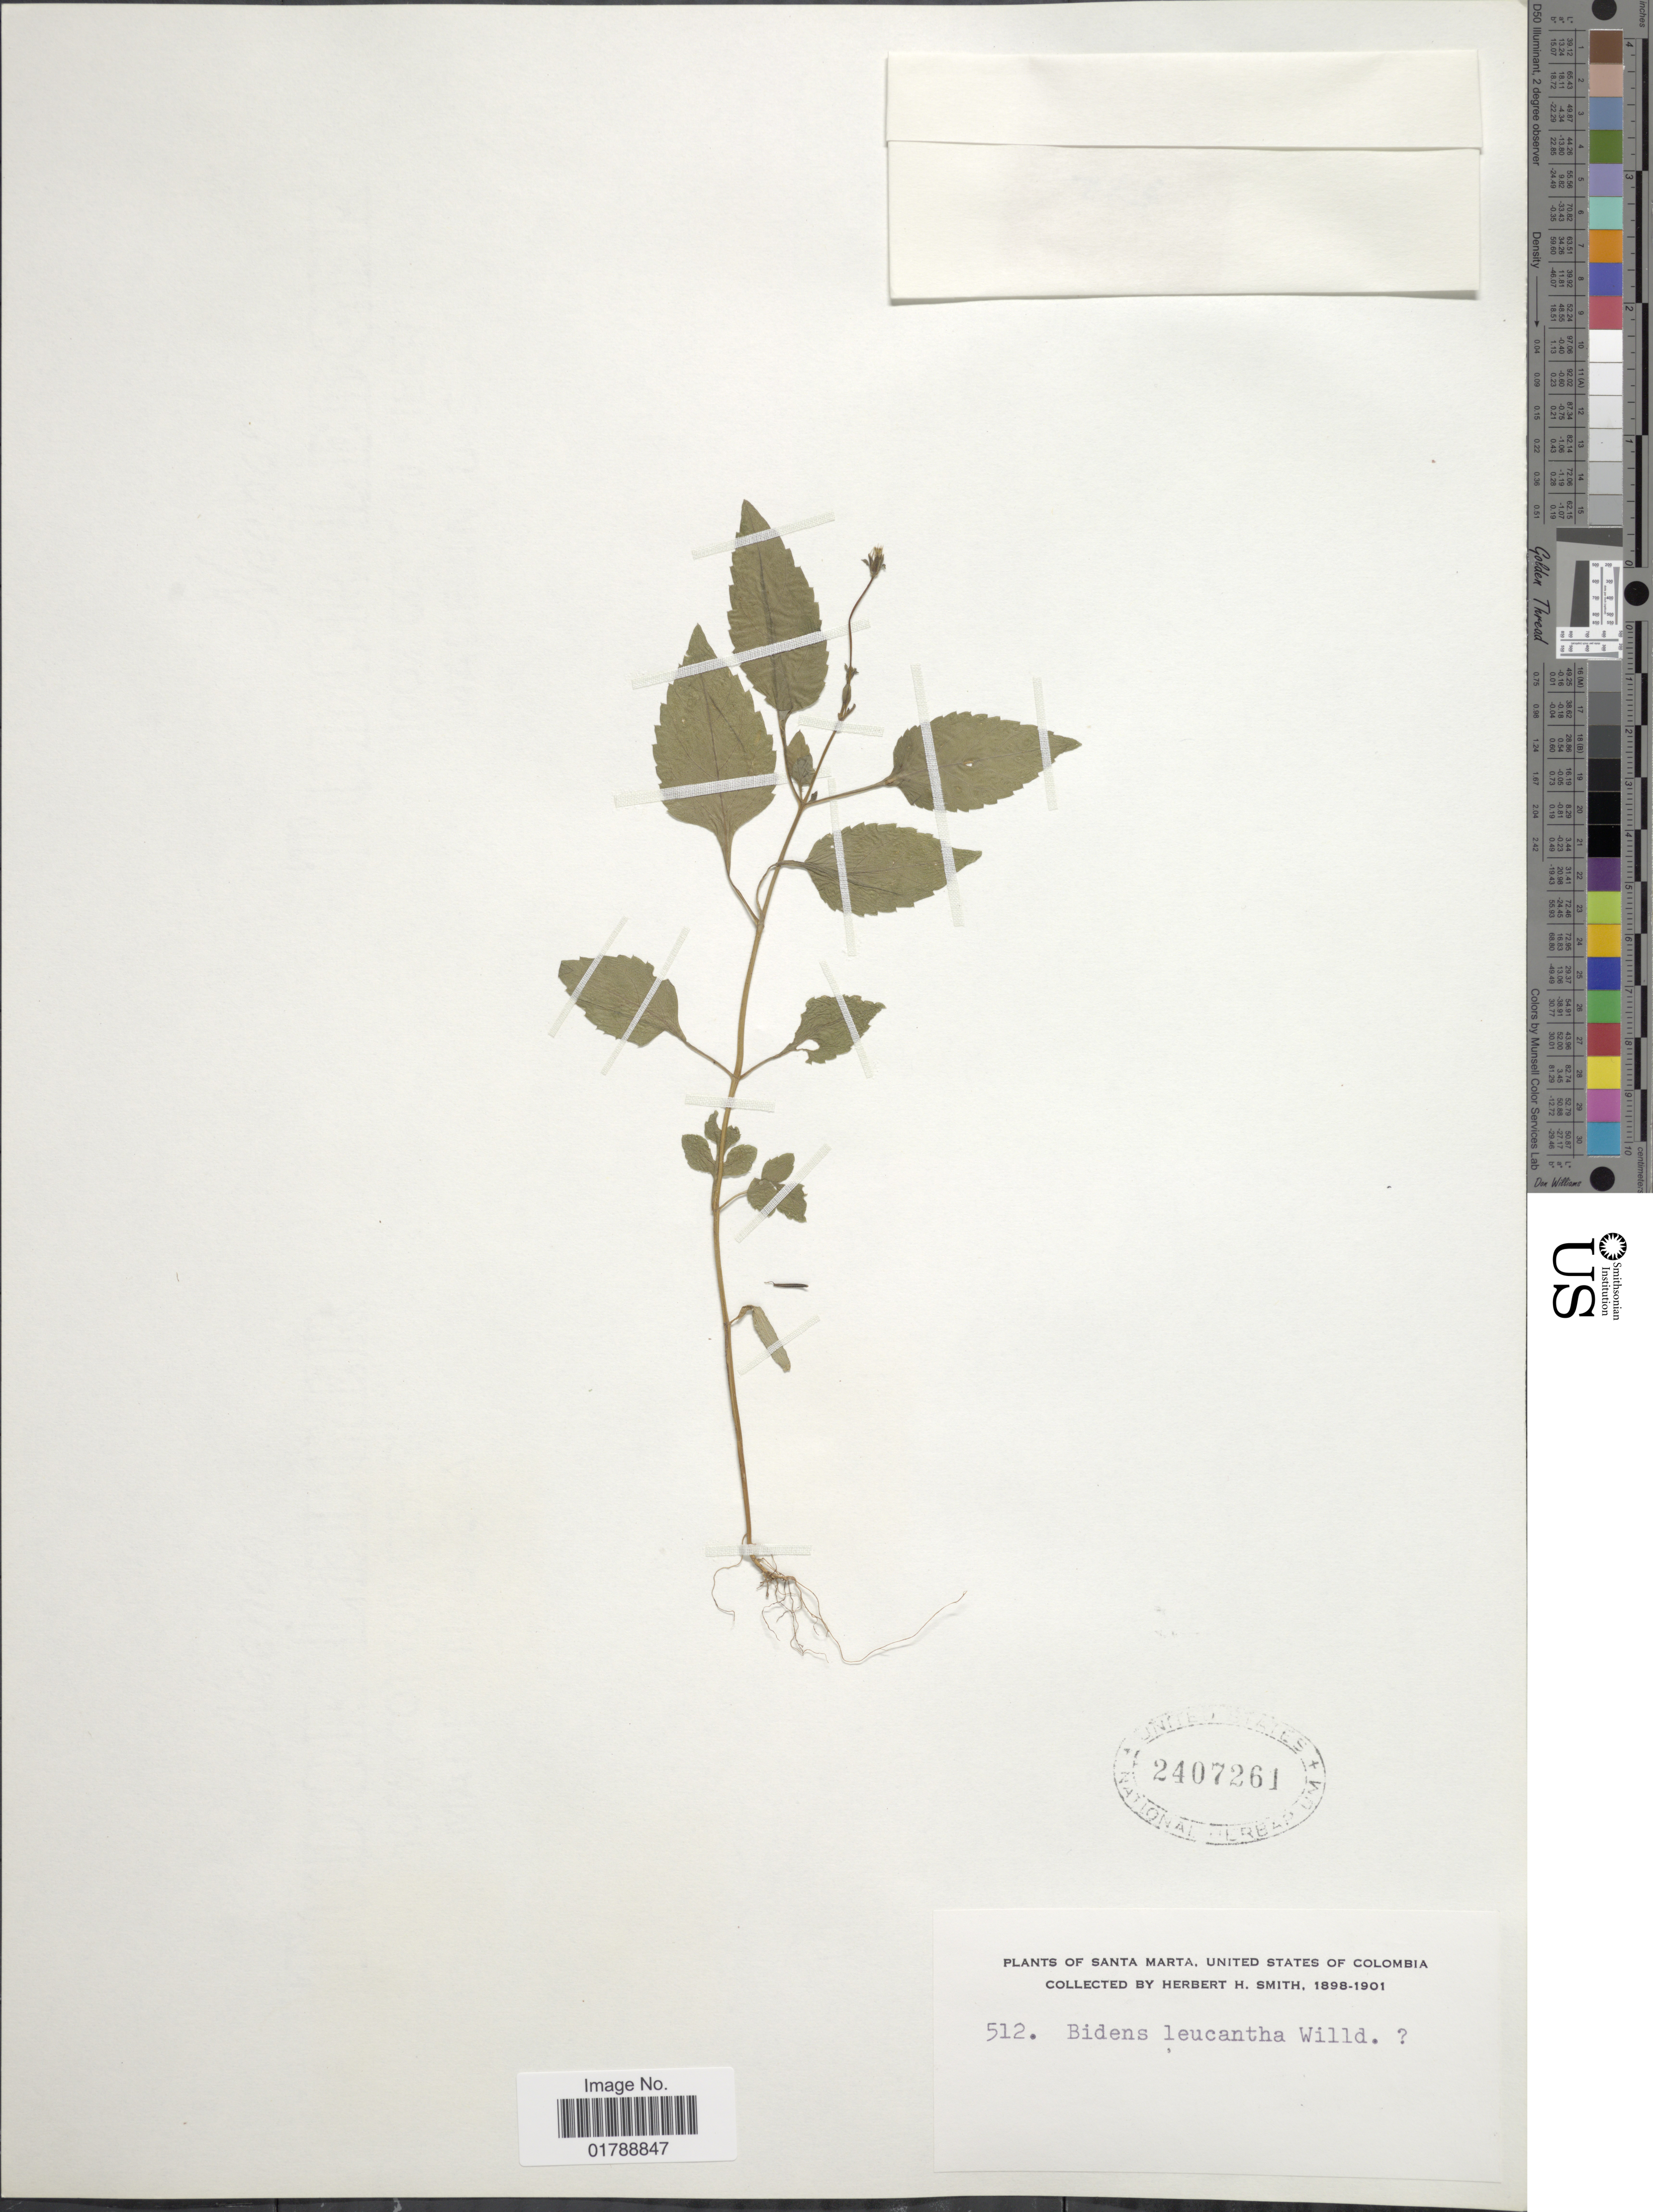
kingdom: Plantae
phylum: Tracheophyta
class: Magnoliopsida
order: Asterales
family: Asteraceae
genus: Bidens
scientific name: Bidens pilosa var. radiata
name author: (Sch. Bip.) J.A. Schmidt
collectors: Herbert H. Smith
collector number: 512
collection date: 1898/1901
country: Colombia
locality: Santa Marta, United States of Colombia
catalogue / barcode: US 2407261